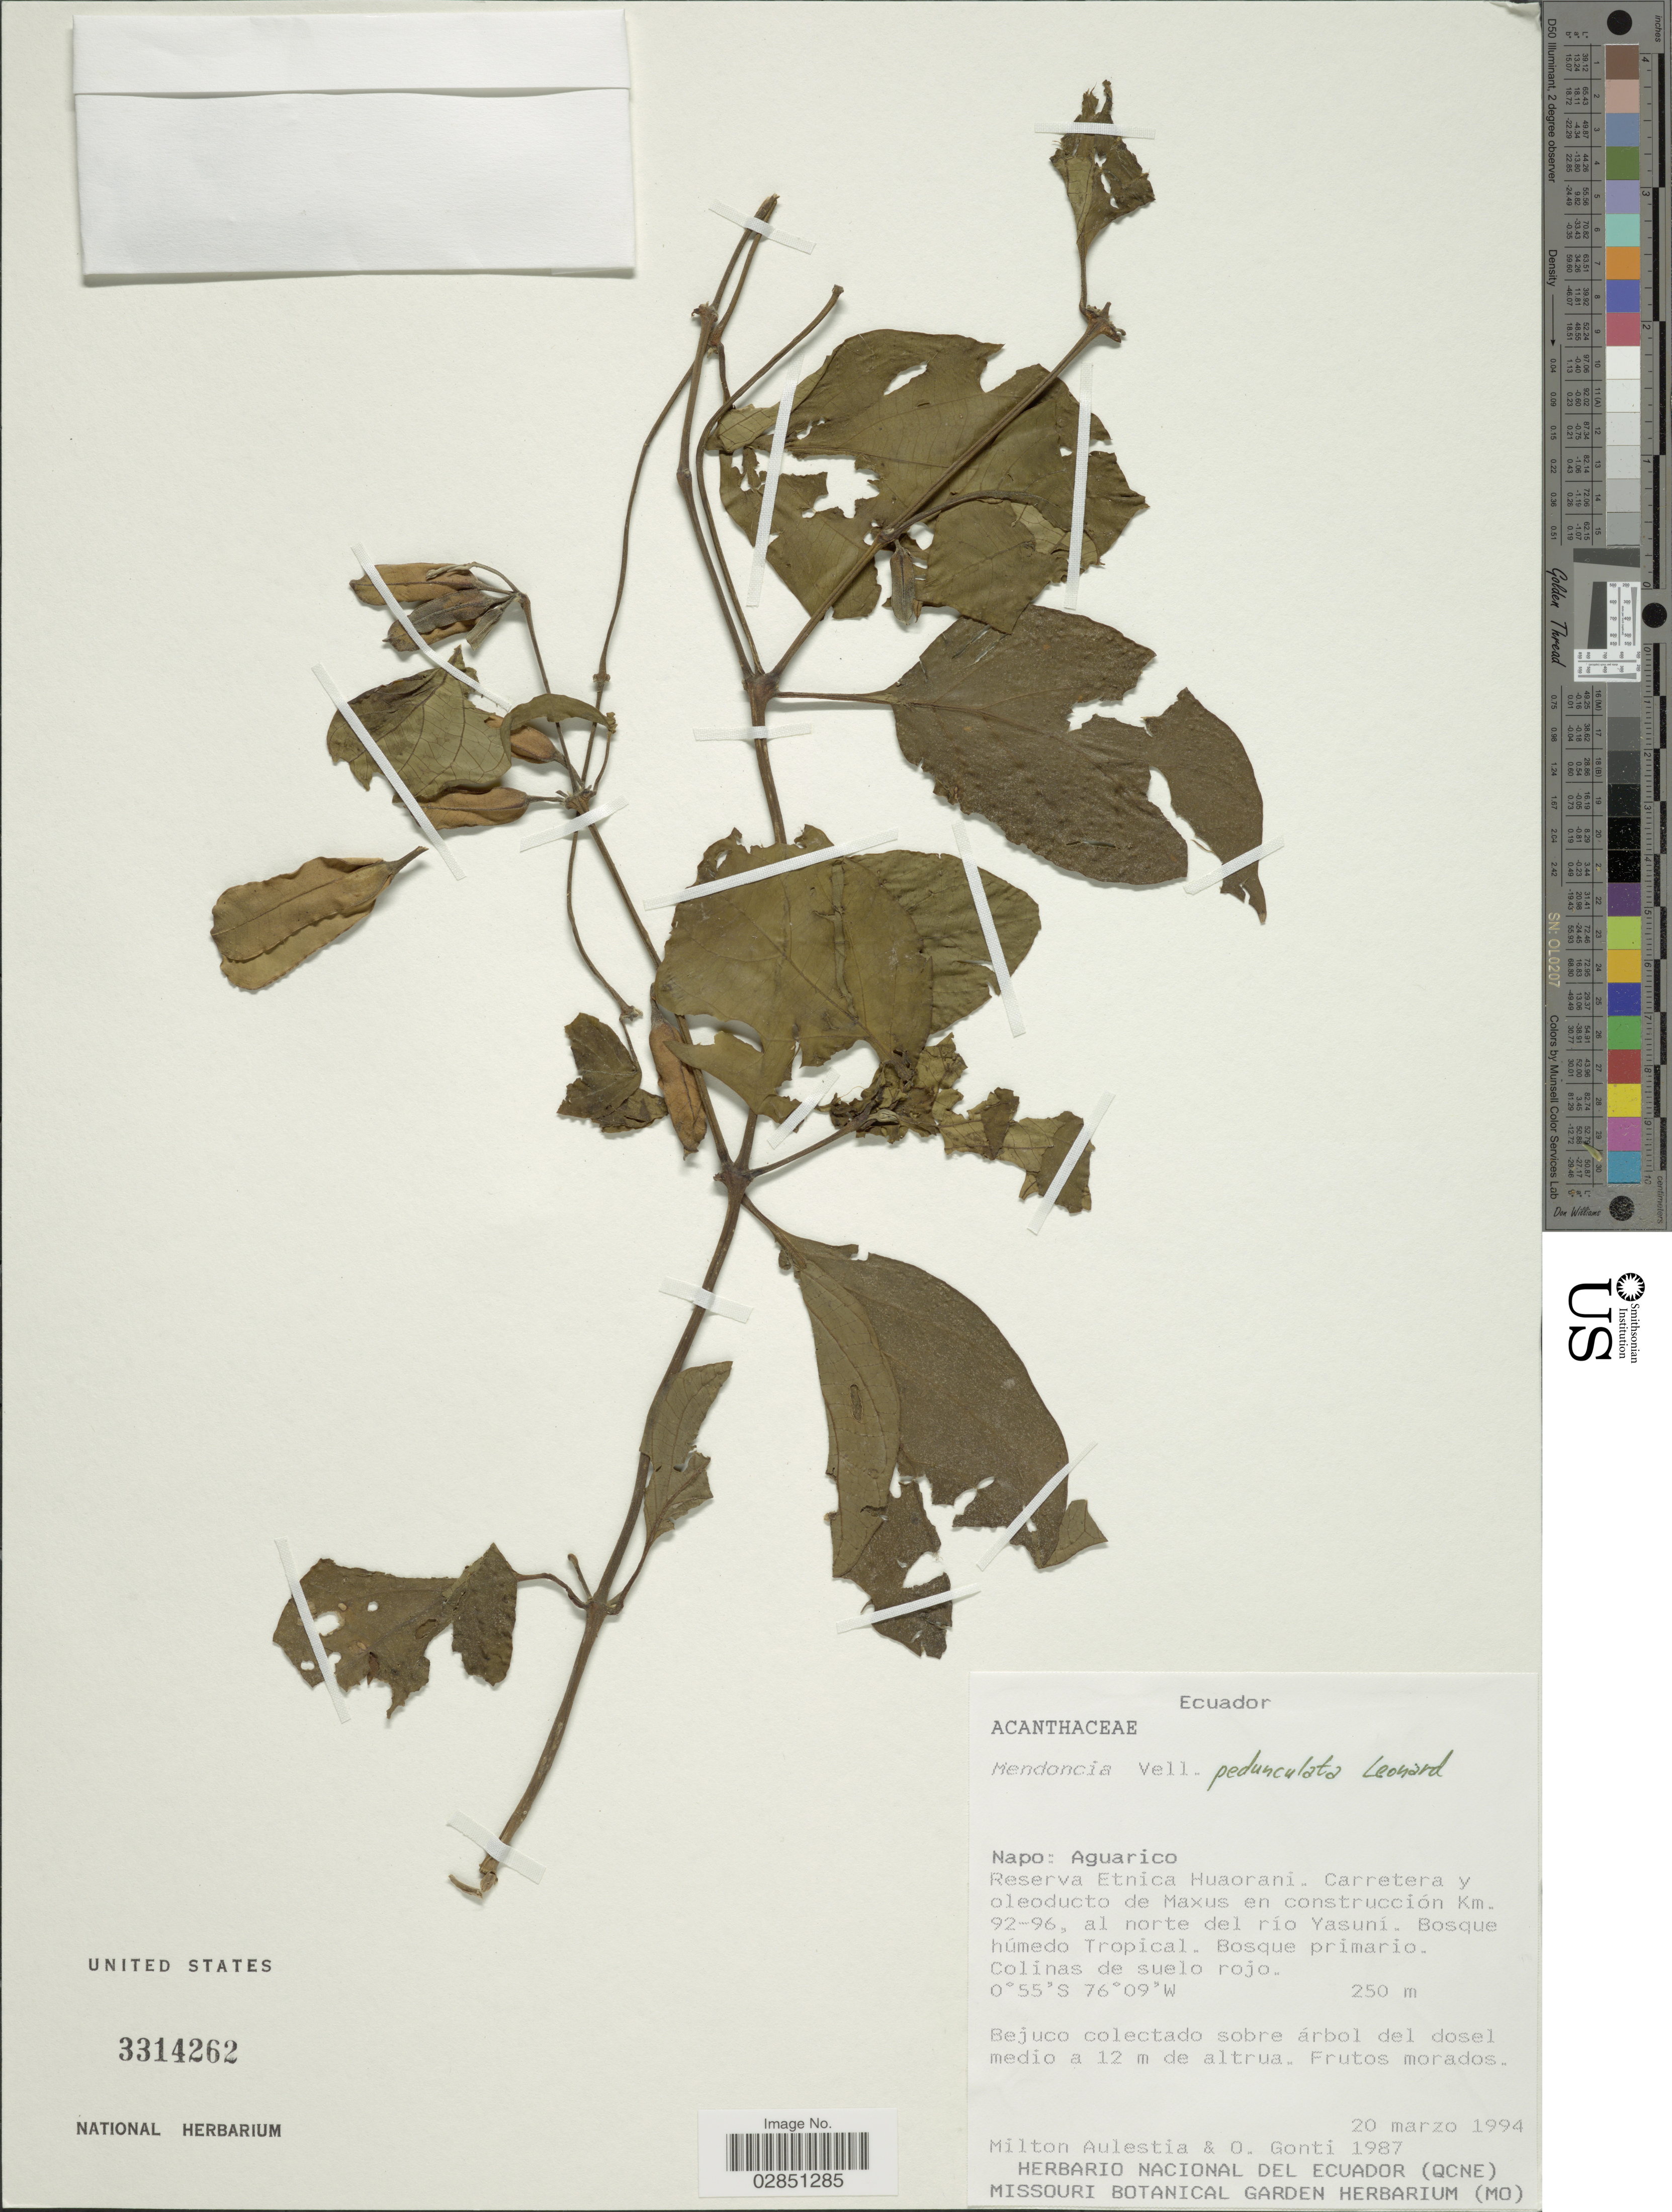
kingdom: Plantae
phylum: Tracheophyta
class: Magnoliopsida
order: Lamiales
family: Acanthaceae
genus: Mendoncia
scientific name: Mendoncia pedunculata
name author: Leonard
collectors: M. Aulestia & O. Gonti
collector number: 1987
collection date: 1994-03-20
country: Ecuador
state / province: Napo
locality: Aguarico. Reserva Etnica Huaorani. Carretera y oleoducto de Maxus en construcción Km. 92-96, al norte del río Yasuni.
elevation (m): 250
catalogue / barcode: US 3314262